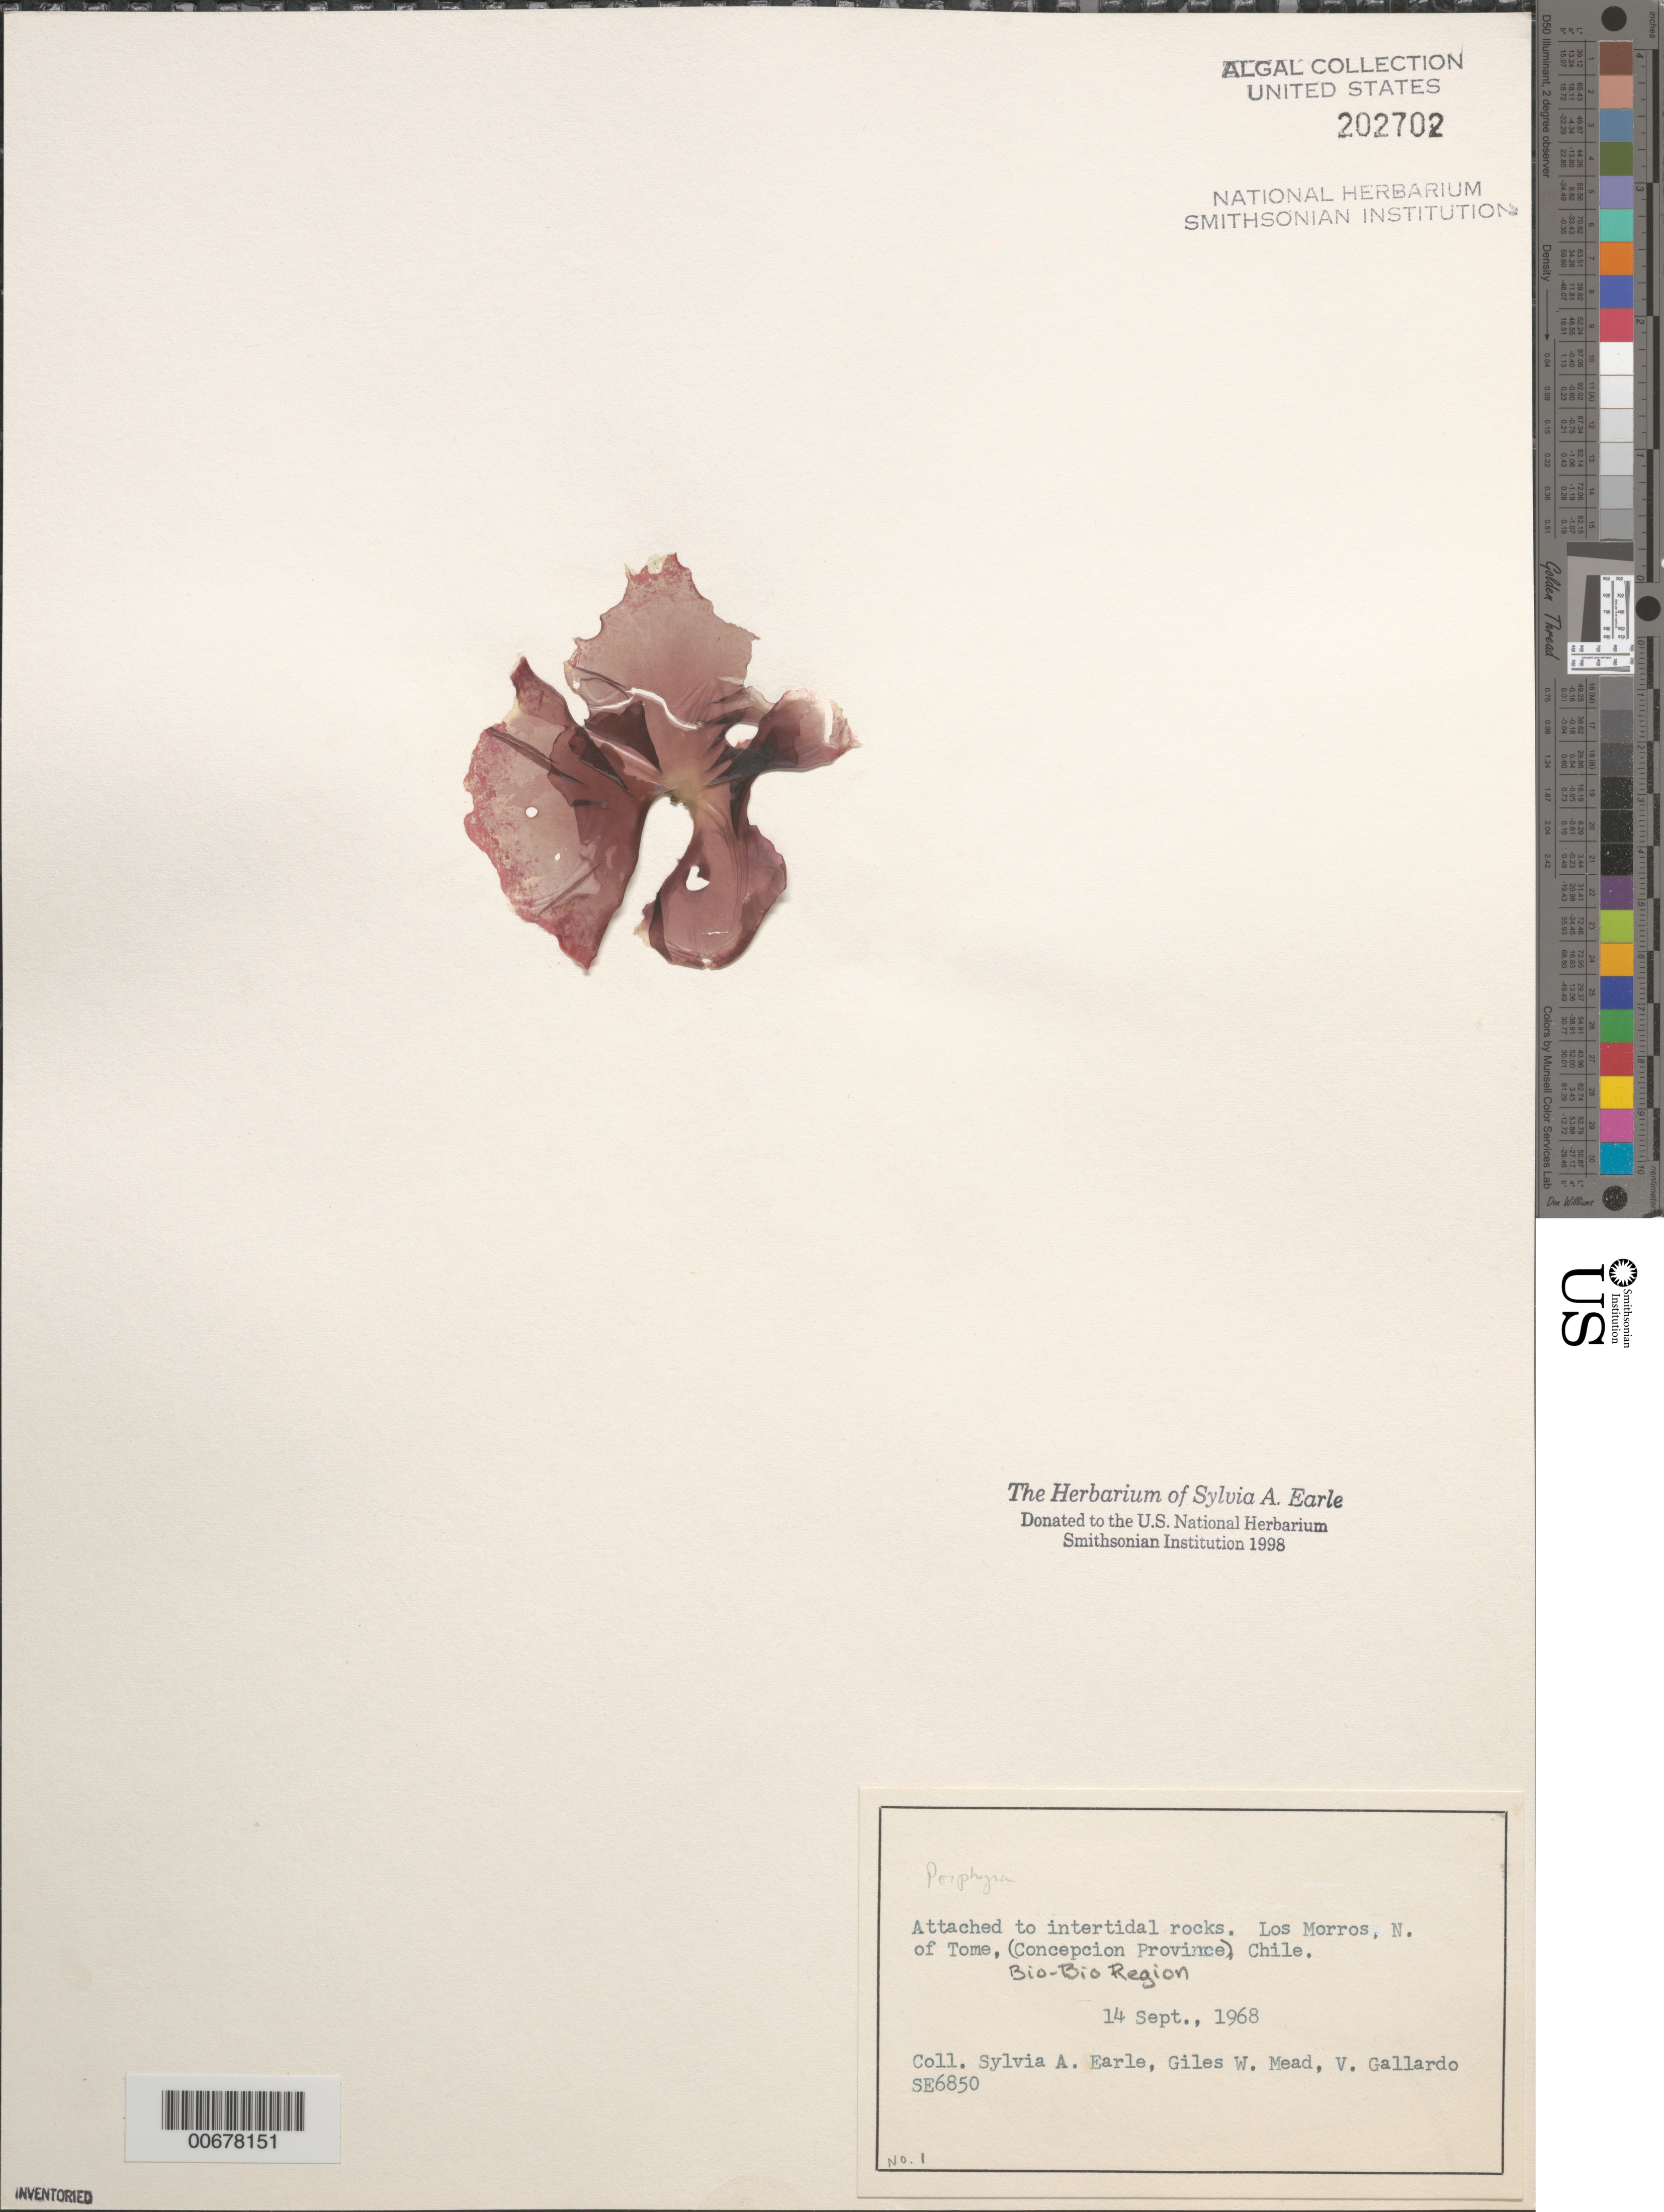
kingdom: Plantae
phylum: Rhodophyta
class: Bangiophyceae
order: Bangiales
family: Bangiaceae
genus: Porphyra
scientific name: Porphyra sp.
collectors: S. A. Earle, G. W. Mead & V. Gallardo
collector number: SE 6850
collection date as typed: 14 Sep 1968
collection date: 1968-09-14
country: Chile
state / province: Bio-Bío (VIII)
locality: Los Morros, north of Tome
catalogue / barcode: US 202702